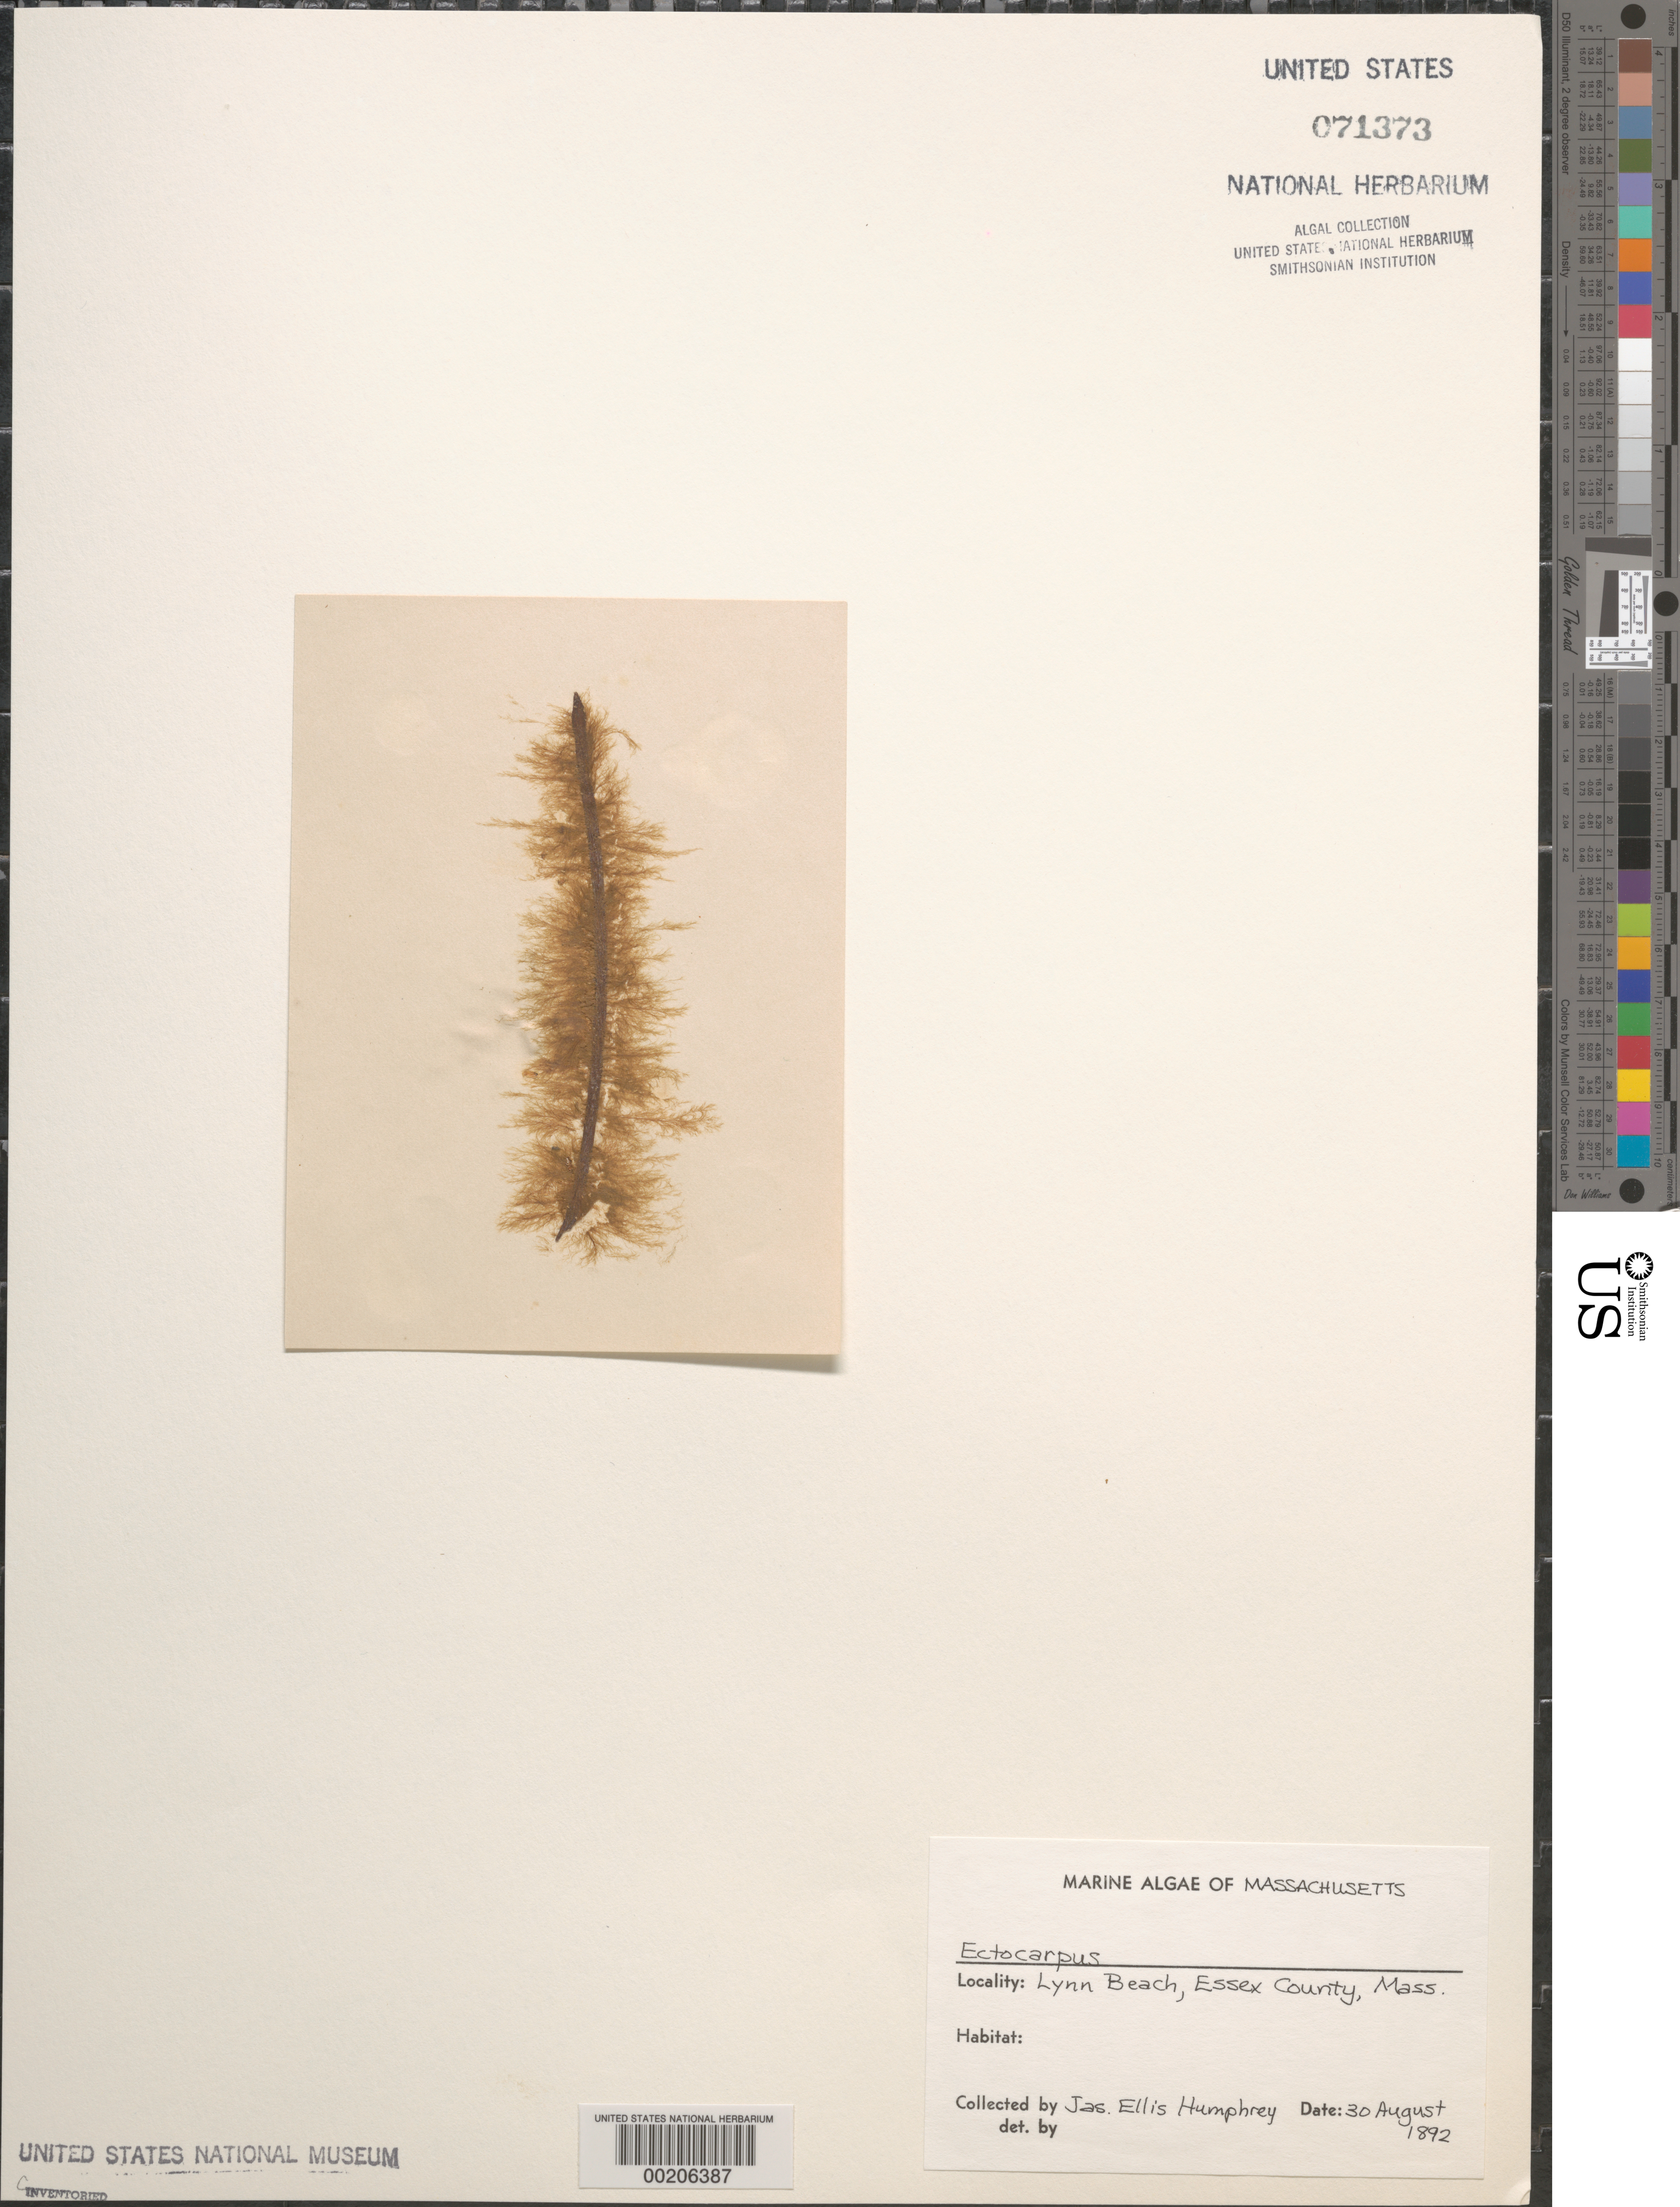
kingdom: Chromista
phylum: Ochrophyta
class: Phaeophyceae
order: Ectocarpales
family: Ectocarpaceae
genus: Ectocarpus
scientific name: Ectocarpus sp.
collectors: J. Humphrey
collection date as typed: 30 Aug 1892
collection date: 1892-08-30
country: United States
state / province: Massachusetts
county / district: Essex County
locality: Lynn Beach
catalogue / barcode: US 71373